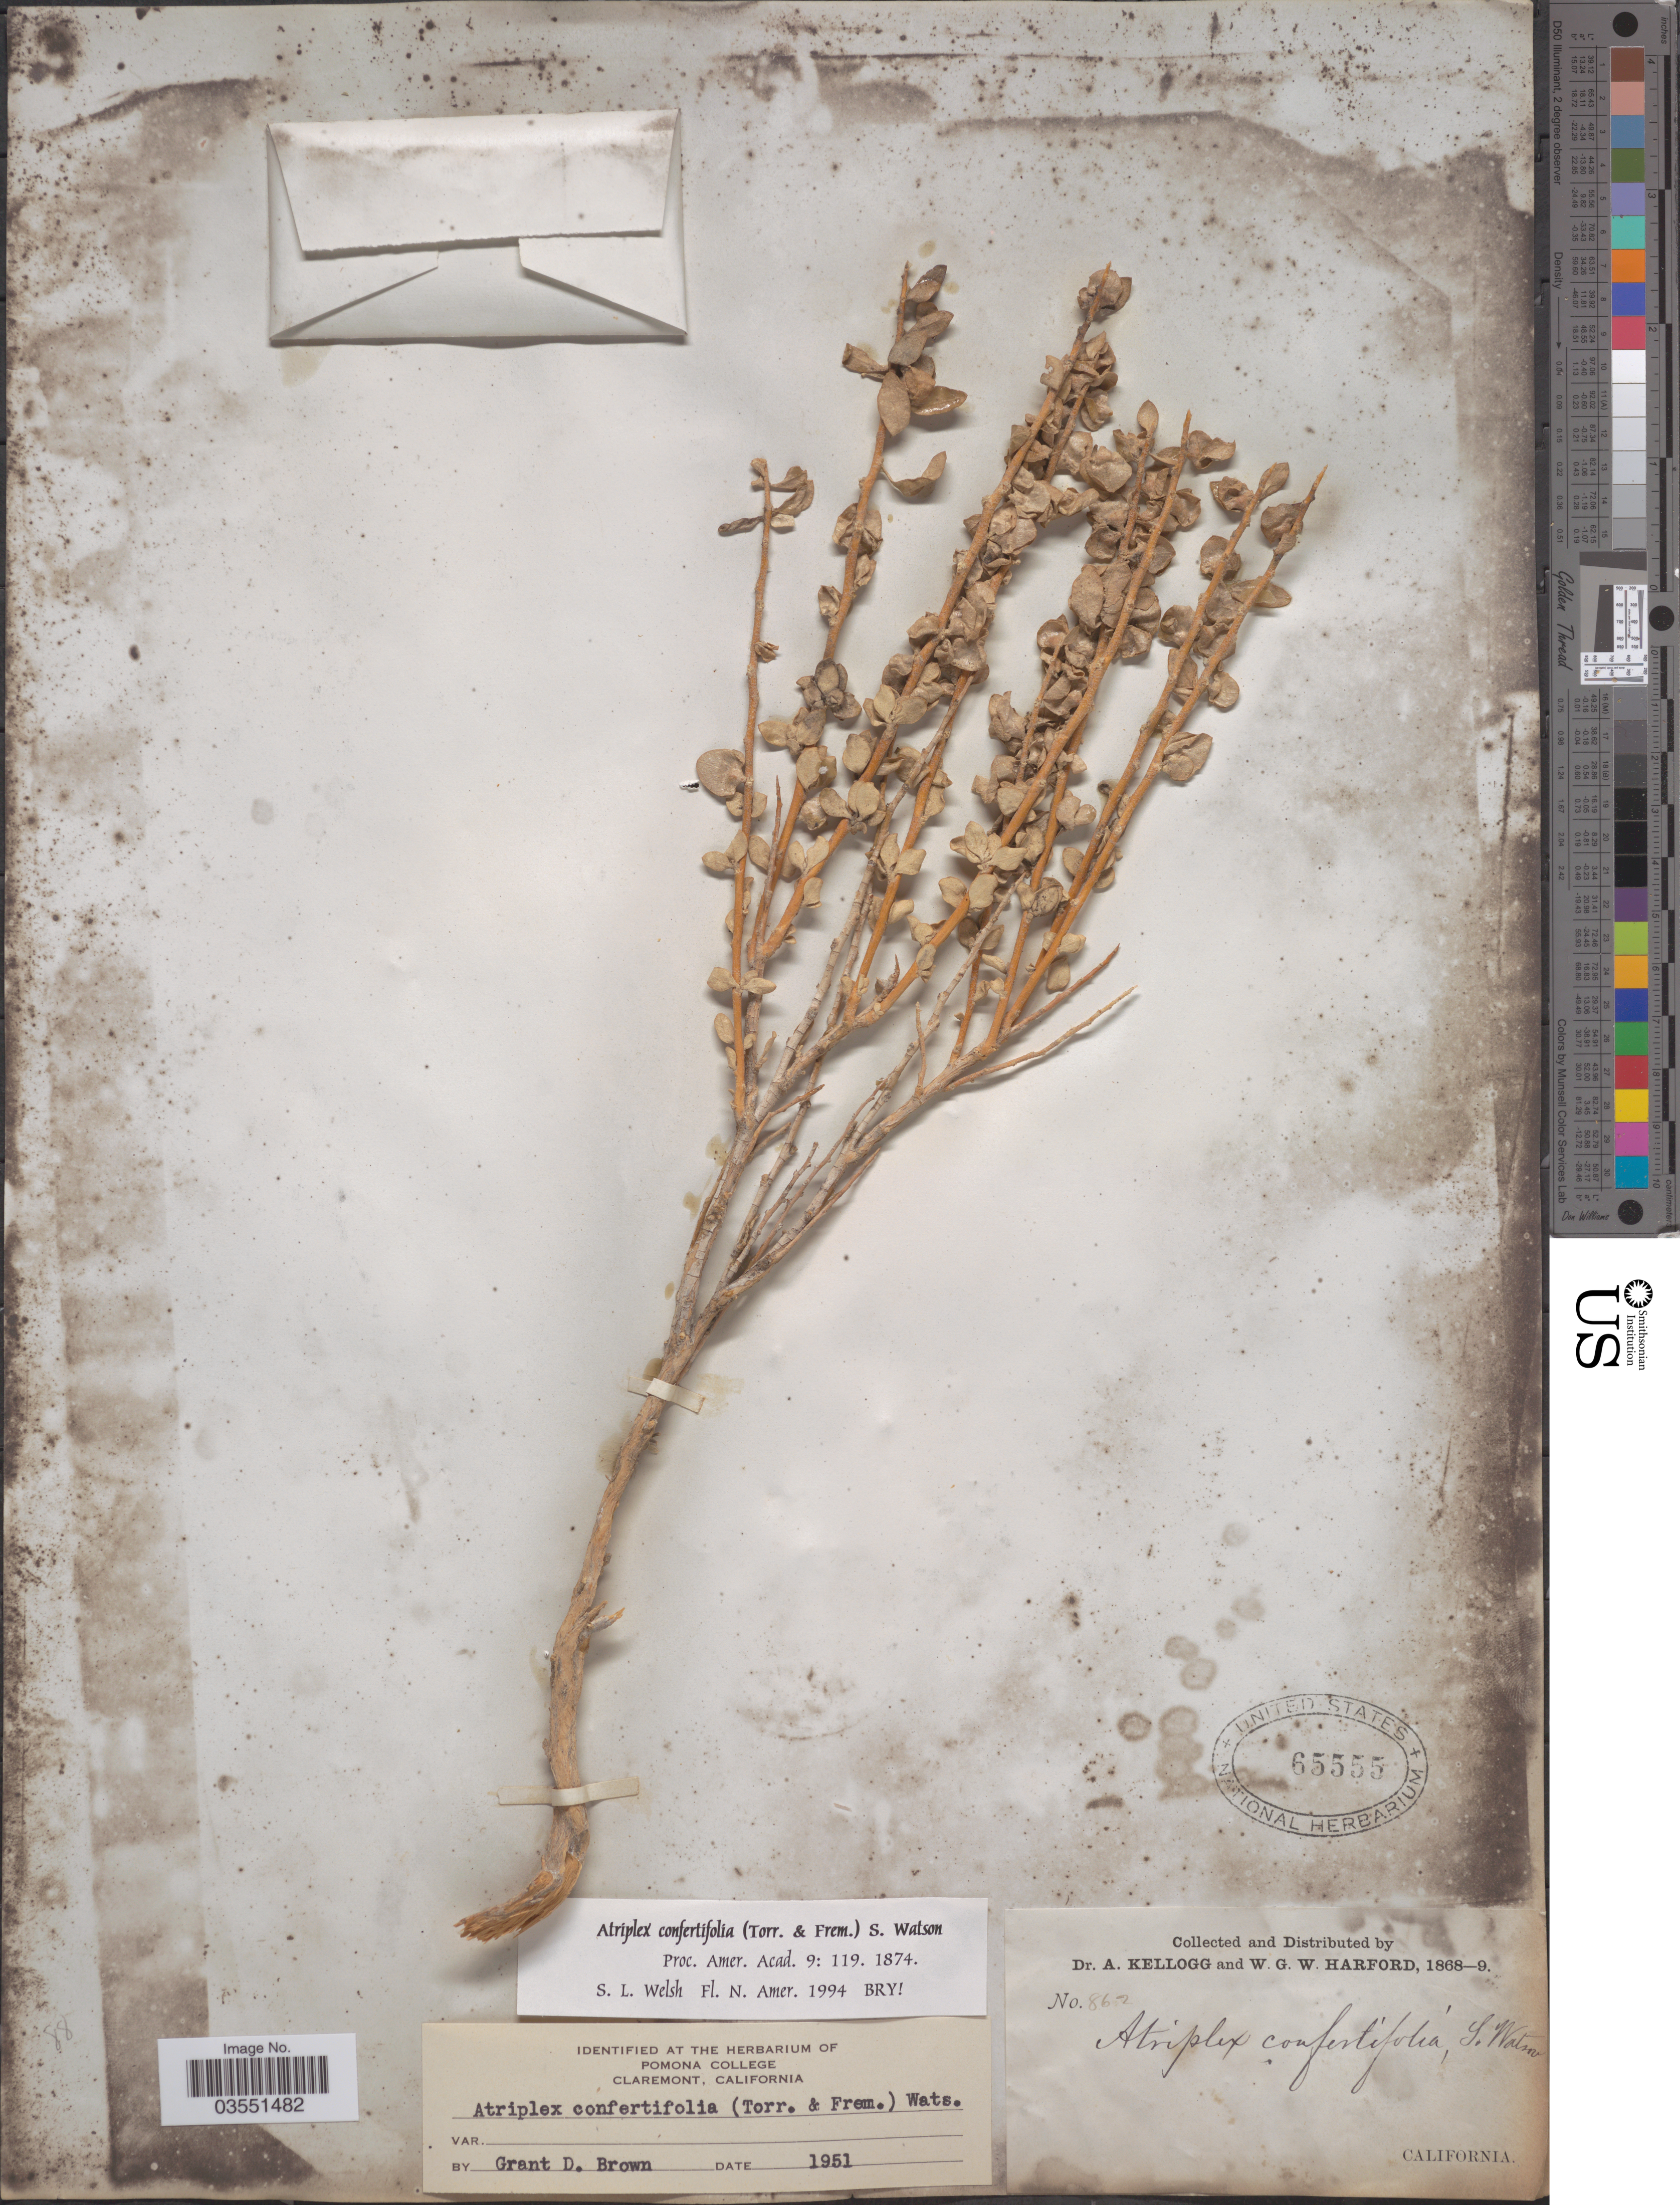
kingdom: Plantae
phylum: Tracheophyta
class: Magnoliopsida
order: Caryophyllales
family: Amaranthaceae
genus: Atriplex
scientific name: Atriplex confertifolia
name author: (Torr. & Frém.) S. Watson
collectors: A. Kellogg & W. G. W. Harford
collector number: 862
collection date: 1868/1869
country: United States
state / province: California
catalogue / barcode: US 65555